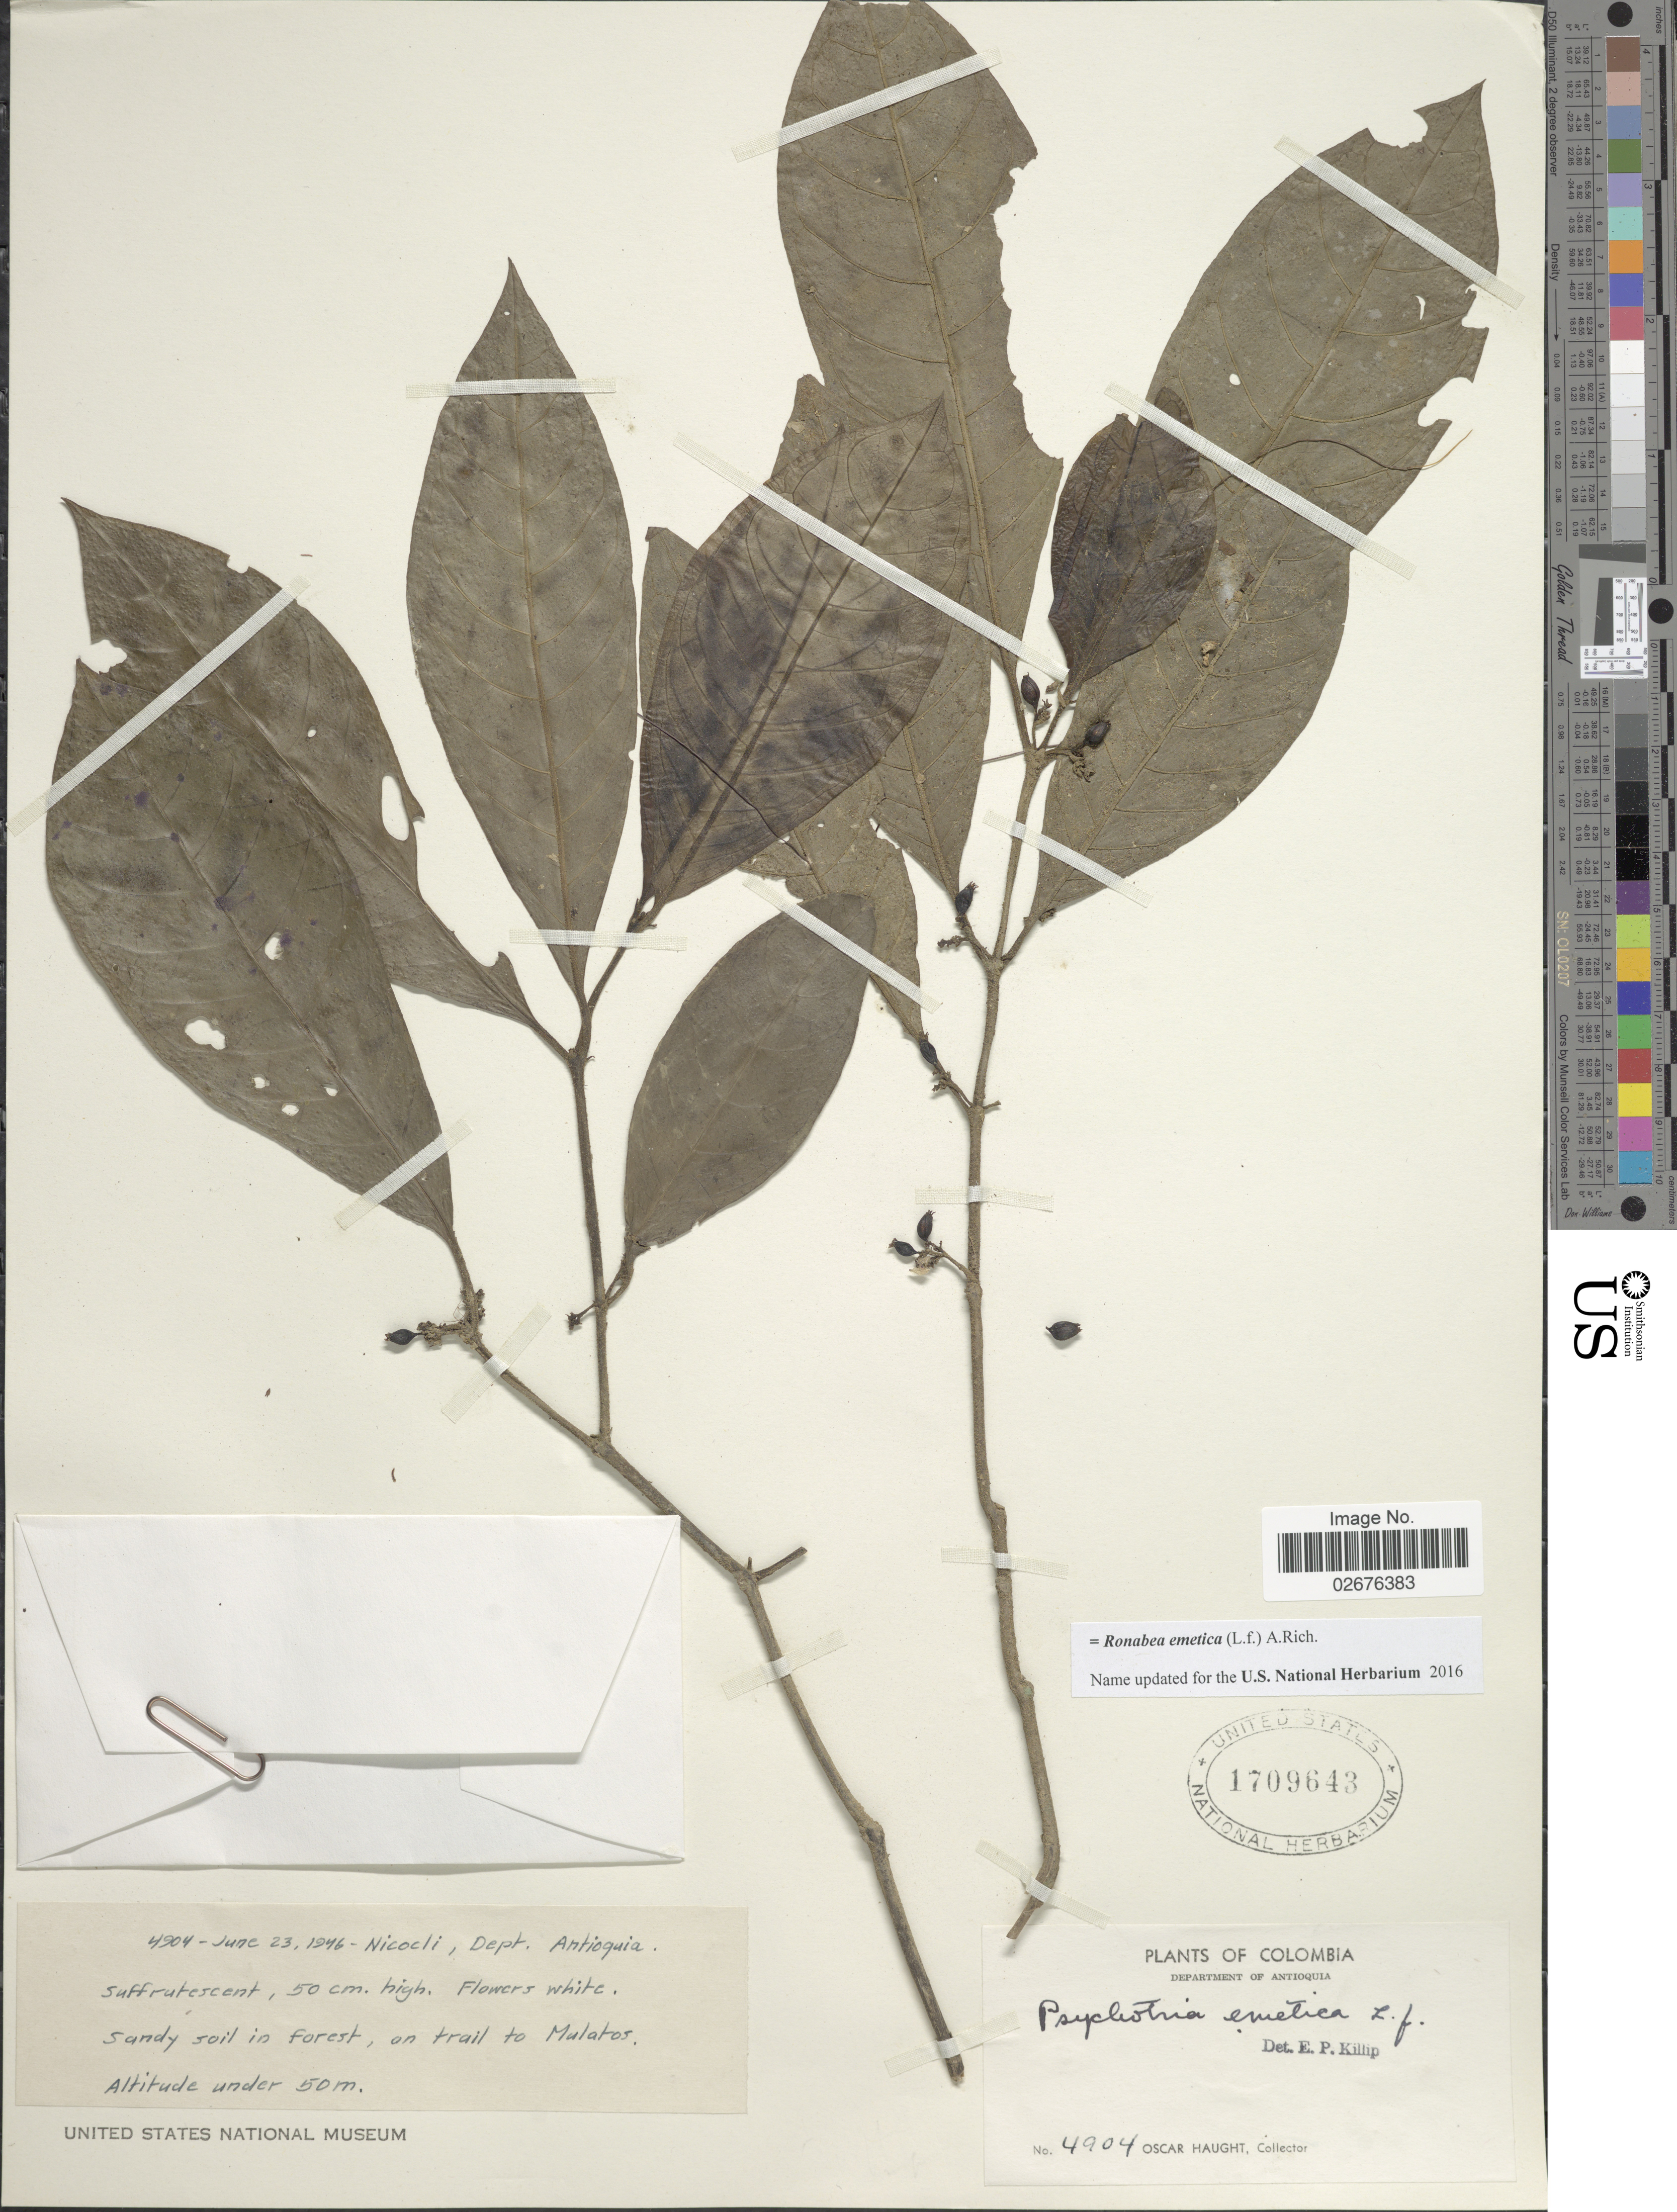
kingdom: Plantae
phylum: Tracheophyta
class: Magnoliopsida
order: Gentianales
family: Rubiaceae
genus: Ronabea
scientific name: Ronabea emetica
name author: (L. f.) A. Rich.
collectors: O. L. Haught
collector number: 4904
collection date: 1946-06-23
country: Colombia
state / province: Antioquia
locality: Nicocli. sandy soil in forest, on trail to Mulatos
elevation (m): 50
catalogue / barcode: US 1709643